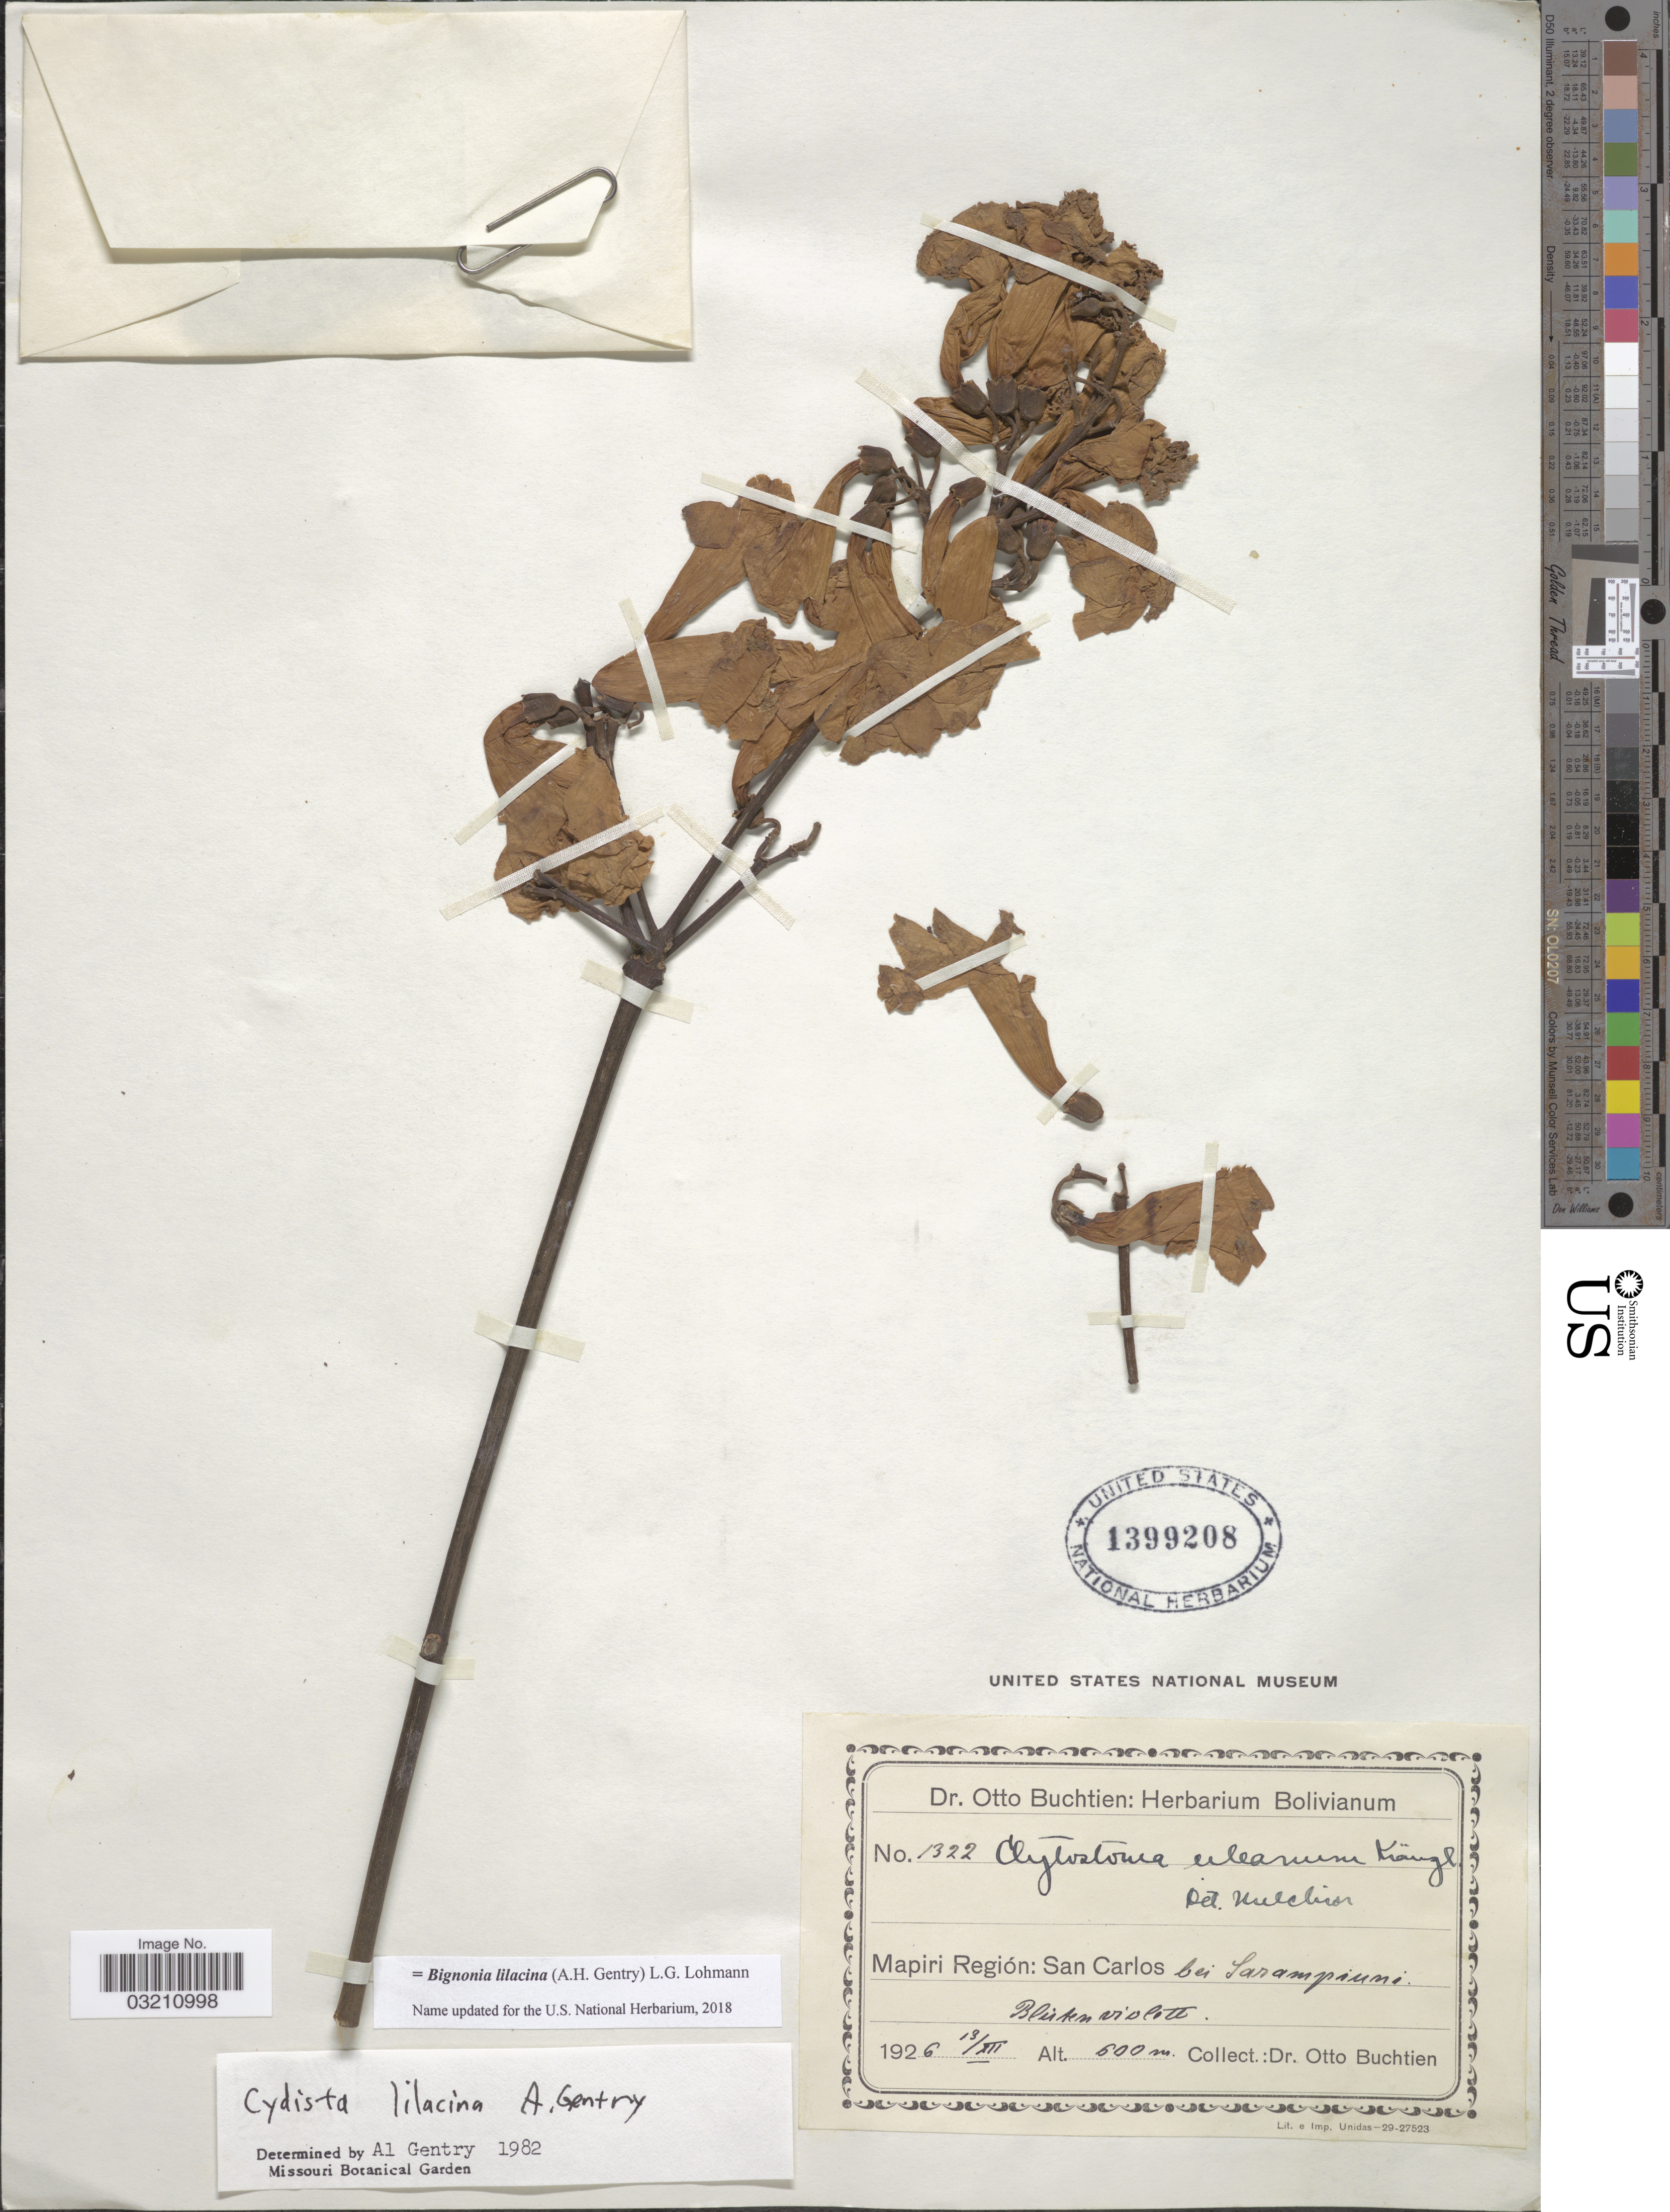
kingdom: Plantae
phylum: Tracheophyta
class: Magnoliopsida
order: Lamiales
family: Bignoniaceae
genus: Bignonia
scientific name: Bignonia lilacina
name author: (A.H. Gentry) L.G. Lohmann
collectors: O. Buchtien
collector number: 1322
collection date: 1926-12-13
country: Bolivia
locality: Mapiri Región: San Carlos bei Sarampiuni.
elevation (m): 600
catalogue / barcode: US 1399208